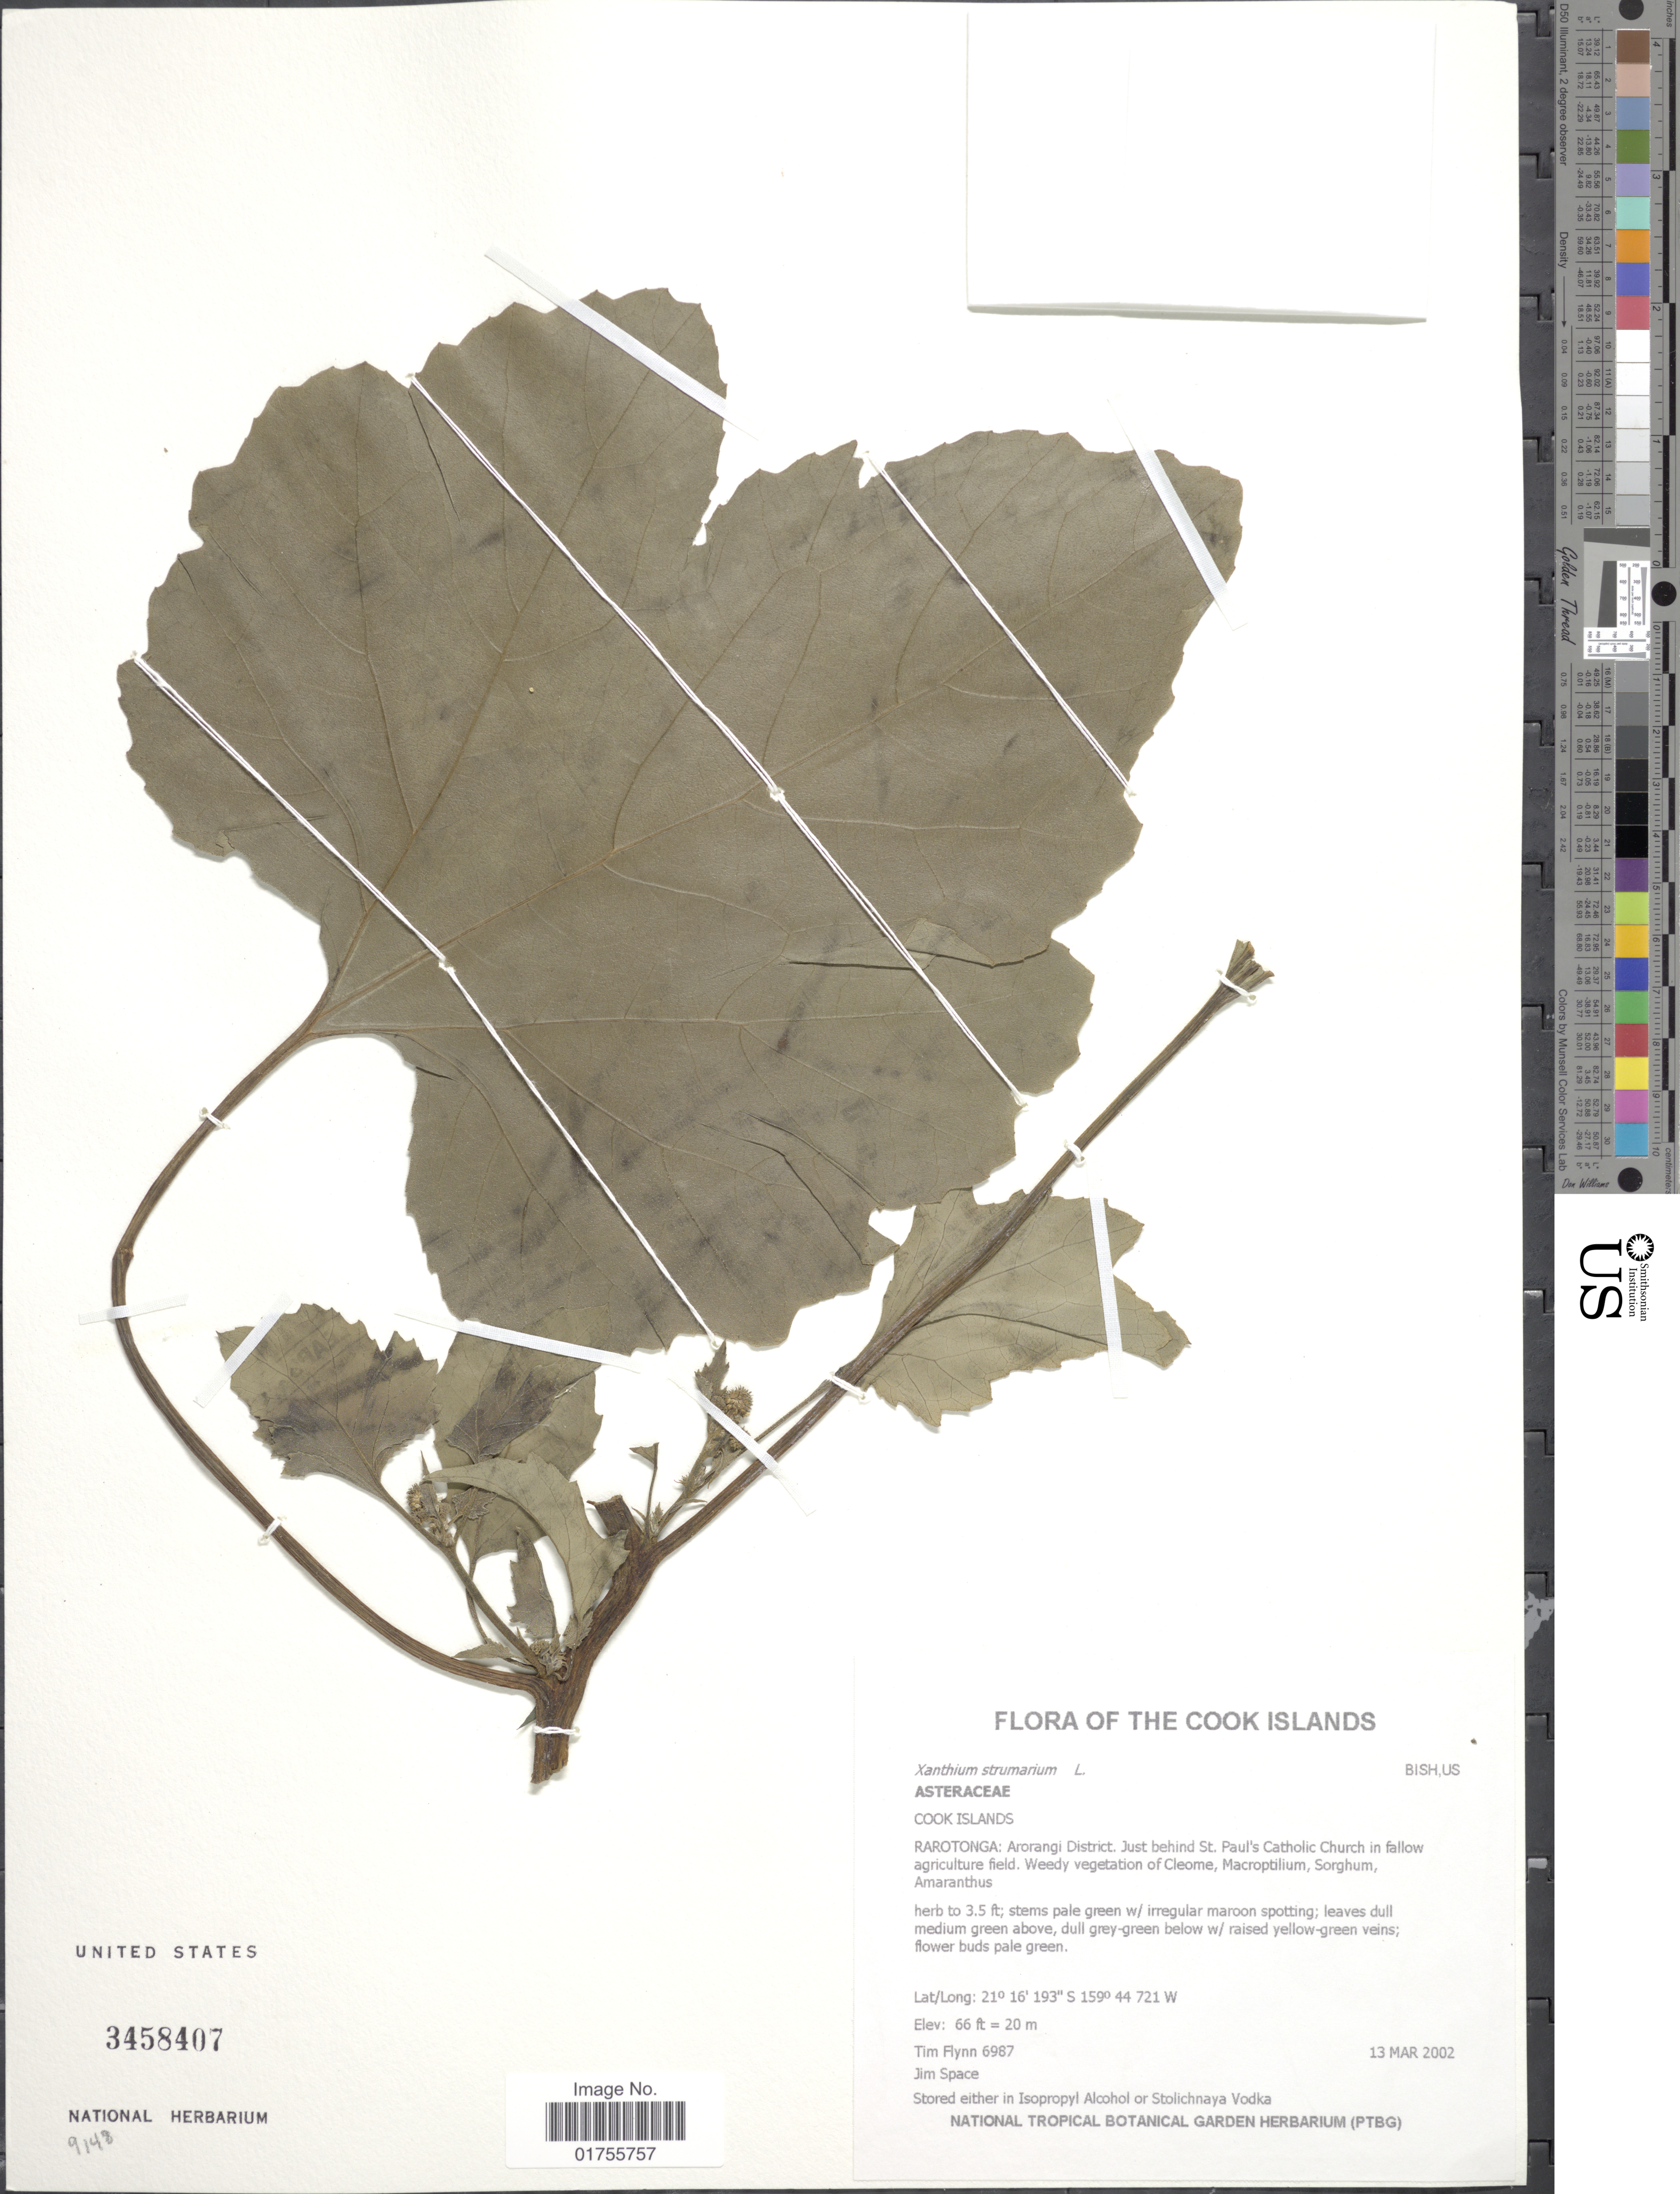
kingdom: Plantae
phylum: Tracheophyta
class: Magnoliopsida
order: Asterales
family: Asteraceae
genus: Xanthium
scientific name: Xanthium strumarium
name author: L.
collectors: T. Flynn & J. Space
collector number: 6987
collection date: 2002-03-13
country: Cook Islands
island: Rarotonga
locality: Rarotonga: Arorangi District. Just behind St. Paul's Catholic Church in fallow agriculture field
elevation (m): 20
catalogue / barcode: US 3458407